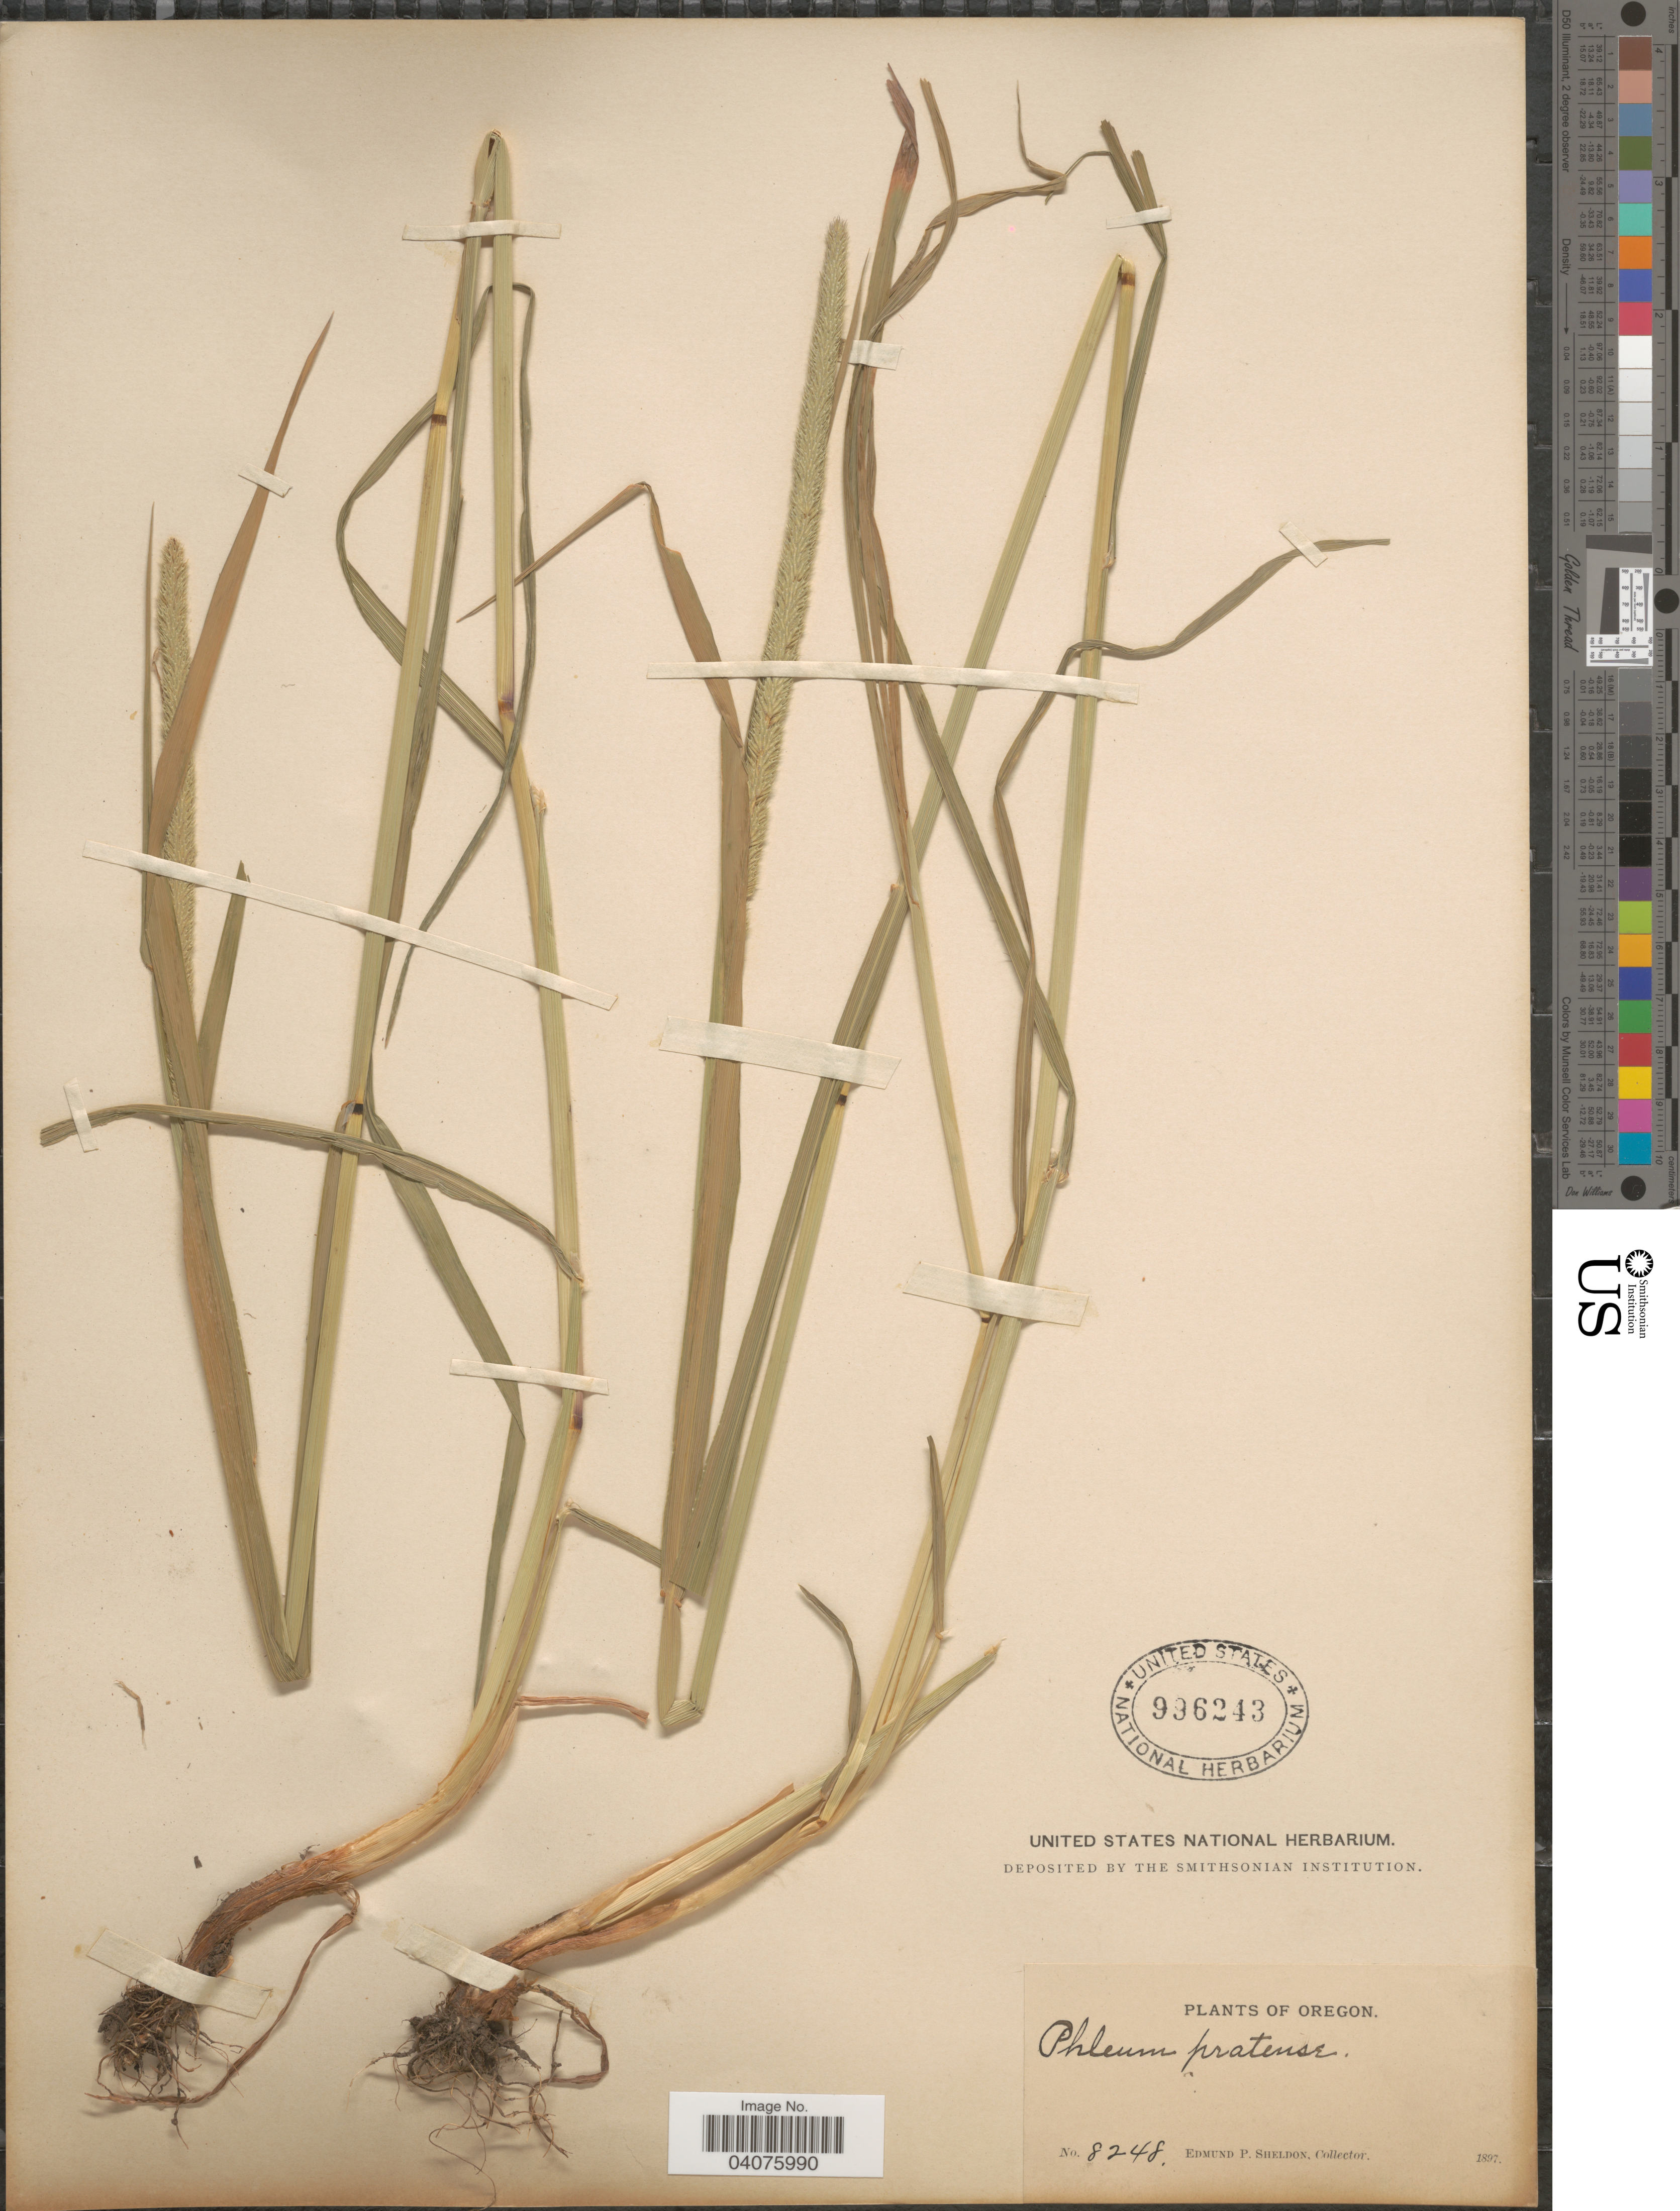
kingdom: Plantae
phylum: Tracheophyta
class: Liliopsida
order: Poales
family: Poaceae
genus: Phleum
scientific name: Phleum pratense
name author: L.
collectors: E. P. Sheldon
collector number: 8248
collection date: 1897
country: United States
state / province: Oregon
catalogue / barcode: US 996243